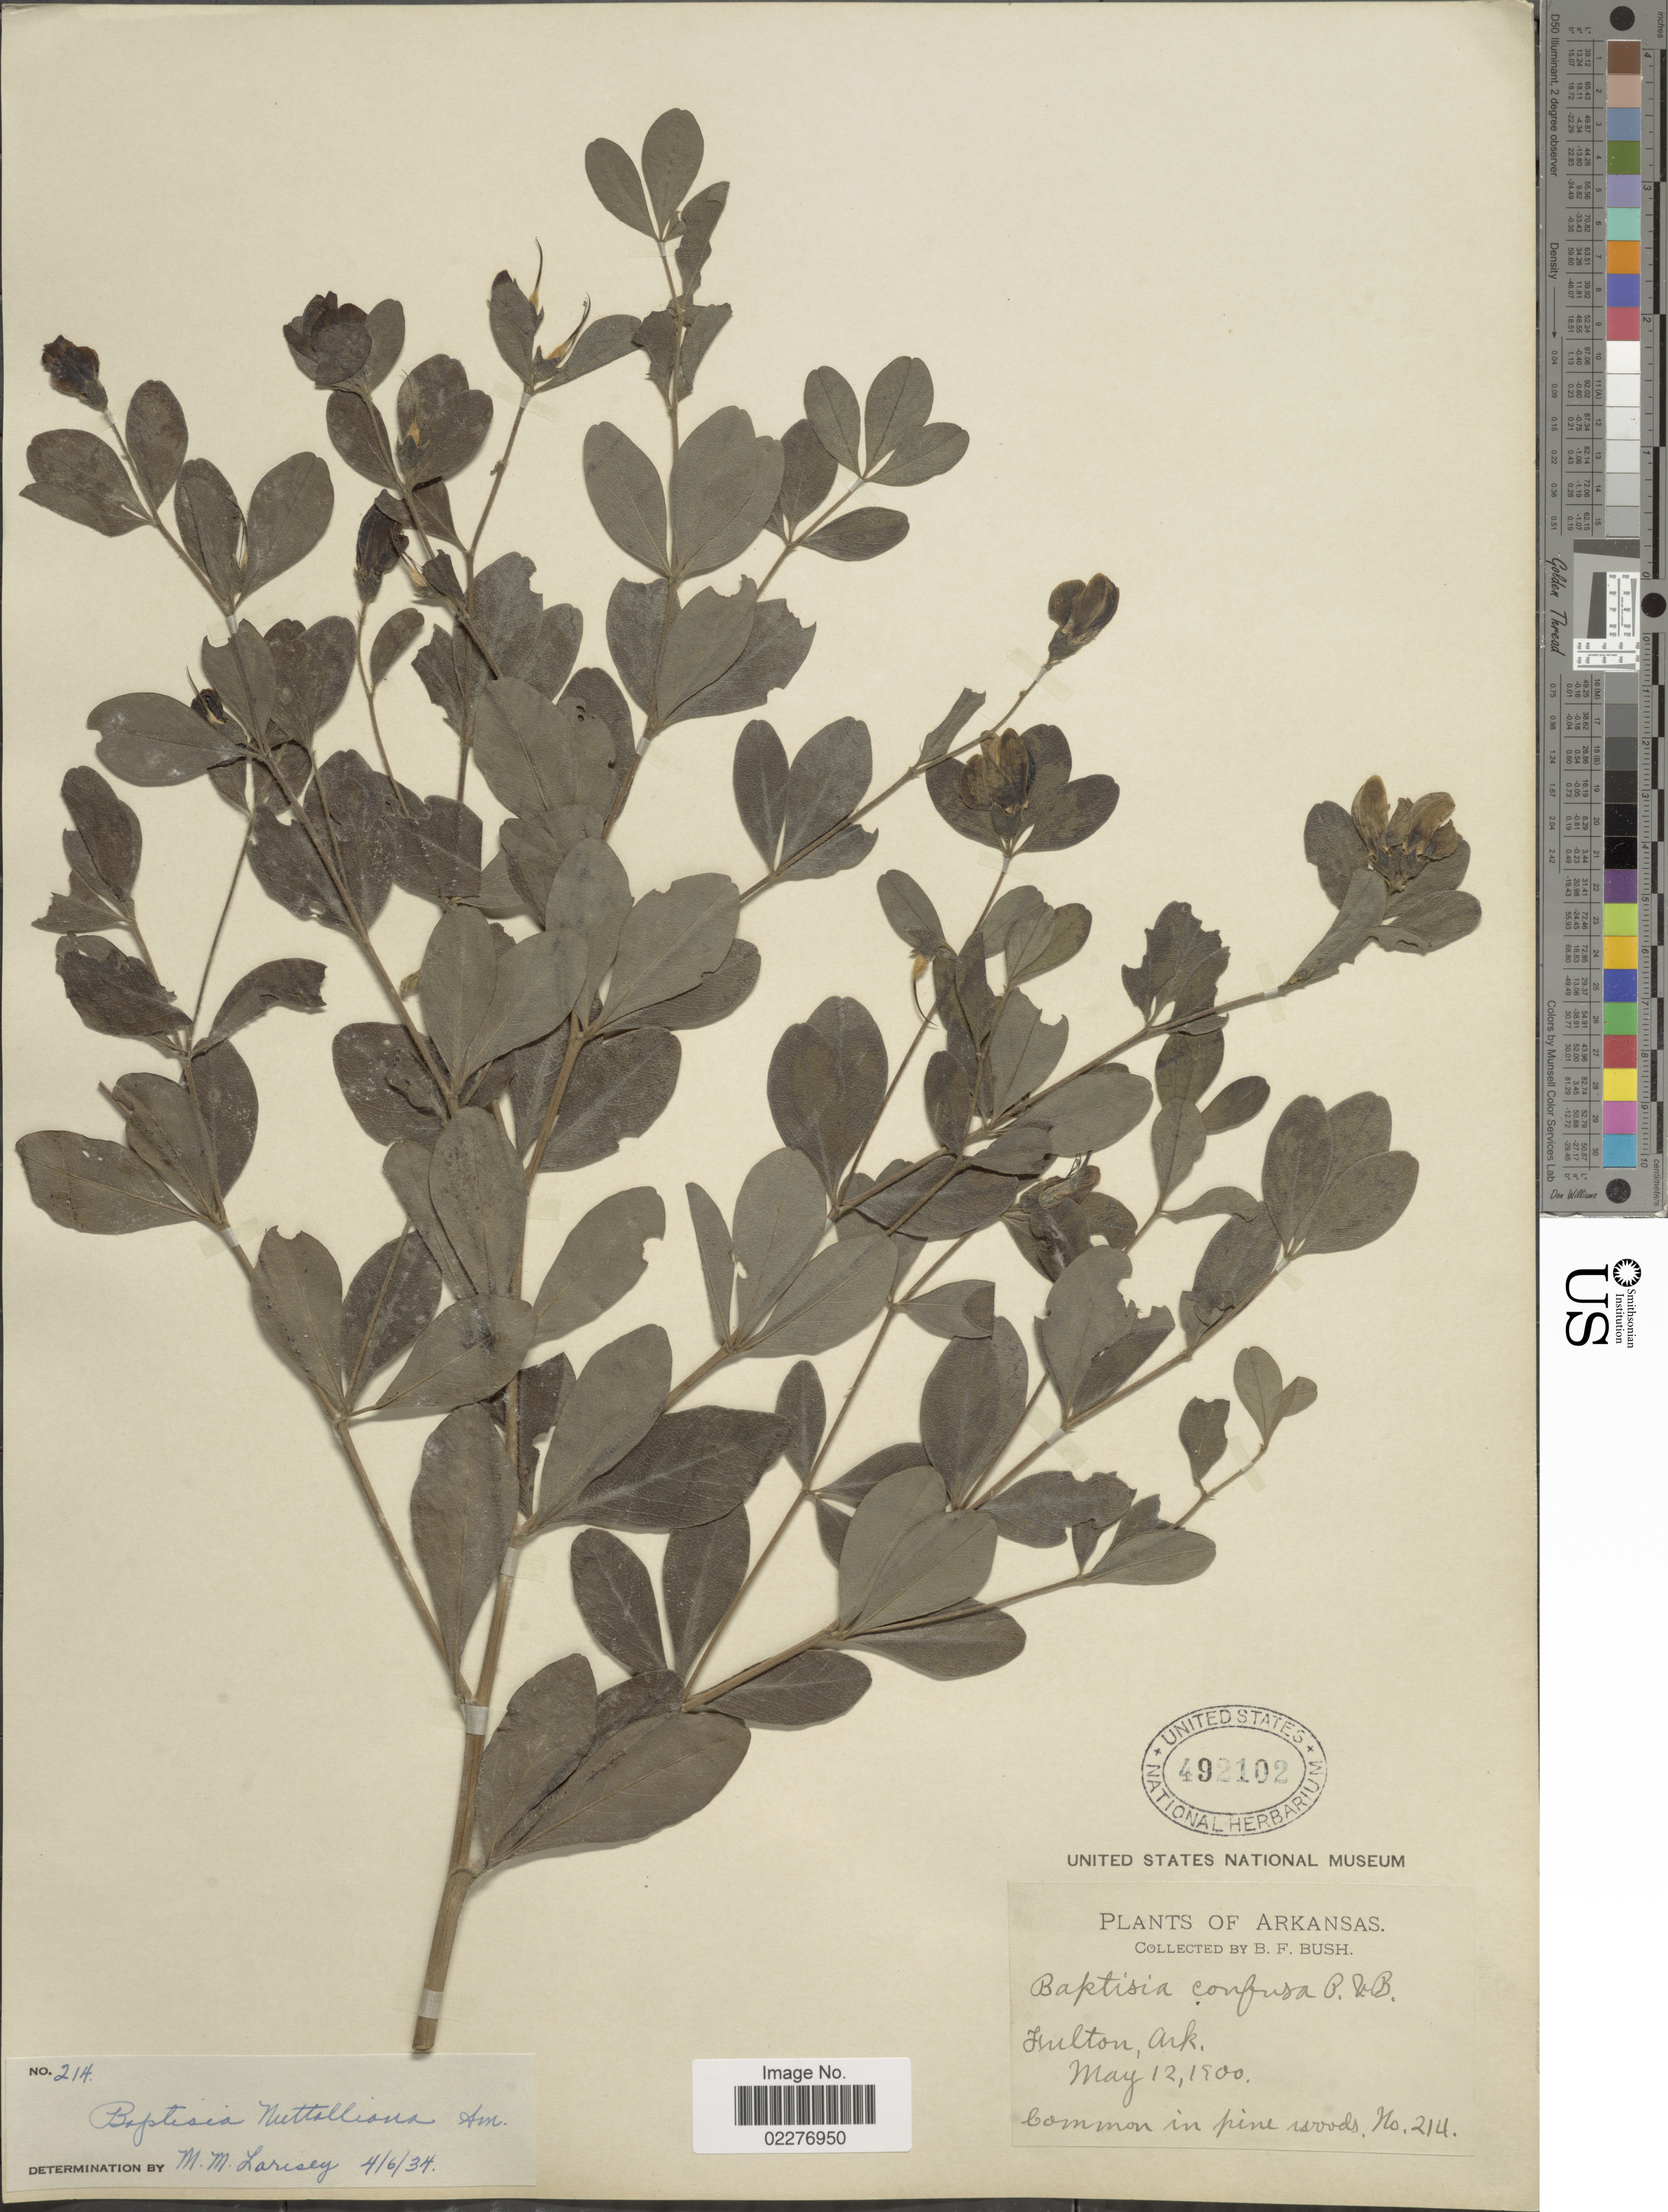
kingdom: Plantae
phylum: Tracheophyta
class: Magnoliopsida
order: Fabales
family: Fabaceae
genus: Baptisia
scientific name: Baptisia nuttalliana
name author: Small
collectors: B. F. Bush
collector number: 214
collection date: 1900-05-12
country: United States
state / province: Arkansas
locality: Hulton, Common in pine woods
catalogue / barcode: US 492102